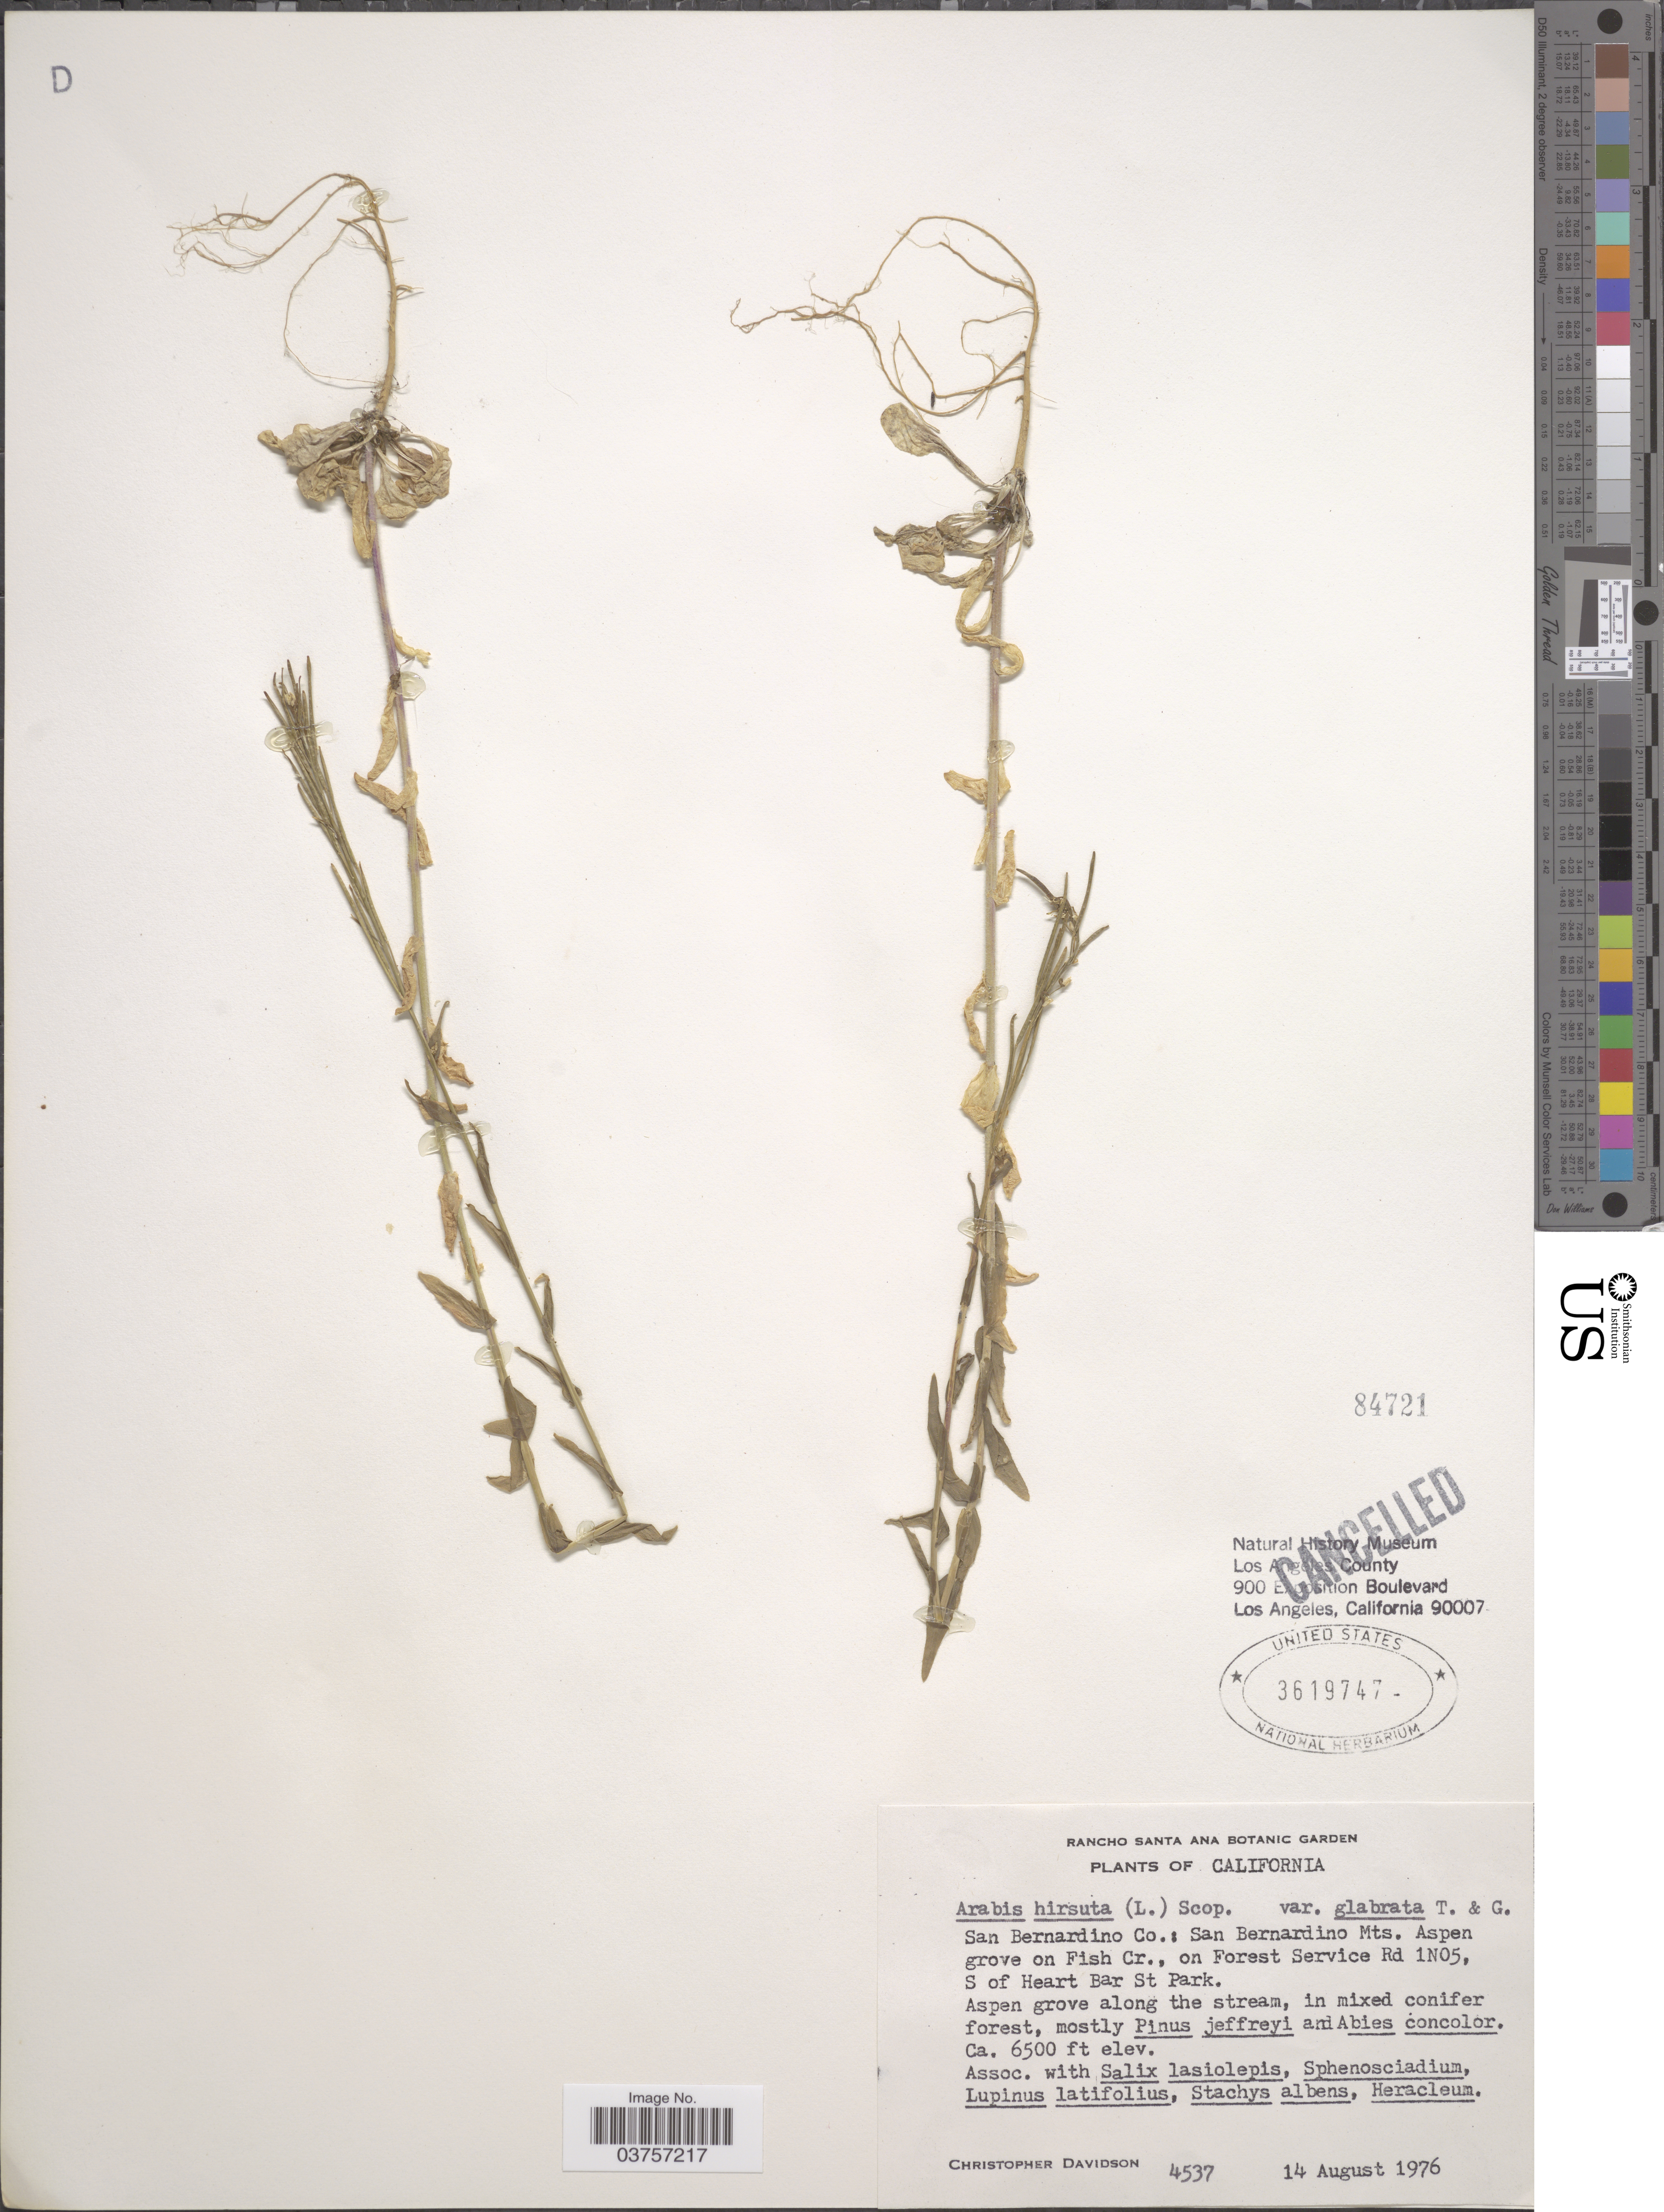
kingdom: Plantae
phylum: Tracheophyta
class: Magnoliopsida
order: Brassicales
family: Brassicaceae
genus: Arabis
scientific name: Arabis hirsuta var. glabrata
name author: Torr. & A. Gray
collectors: C. Davidson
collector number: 4537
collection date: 1976-08-14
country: United States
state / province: California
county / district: San Bernardino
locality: San Bernardino Co.: San Bernardino Mts. Aspen grove on Fish Cr., on Forest Service Rd 1N05, S of Heart Bar St Park.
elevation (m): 1981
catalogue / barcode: US 3619747